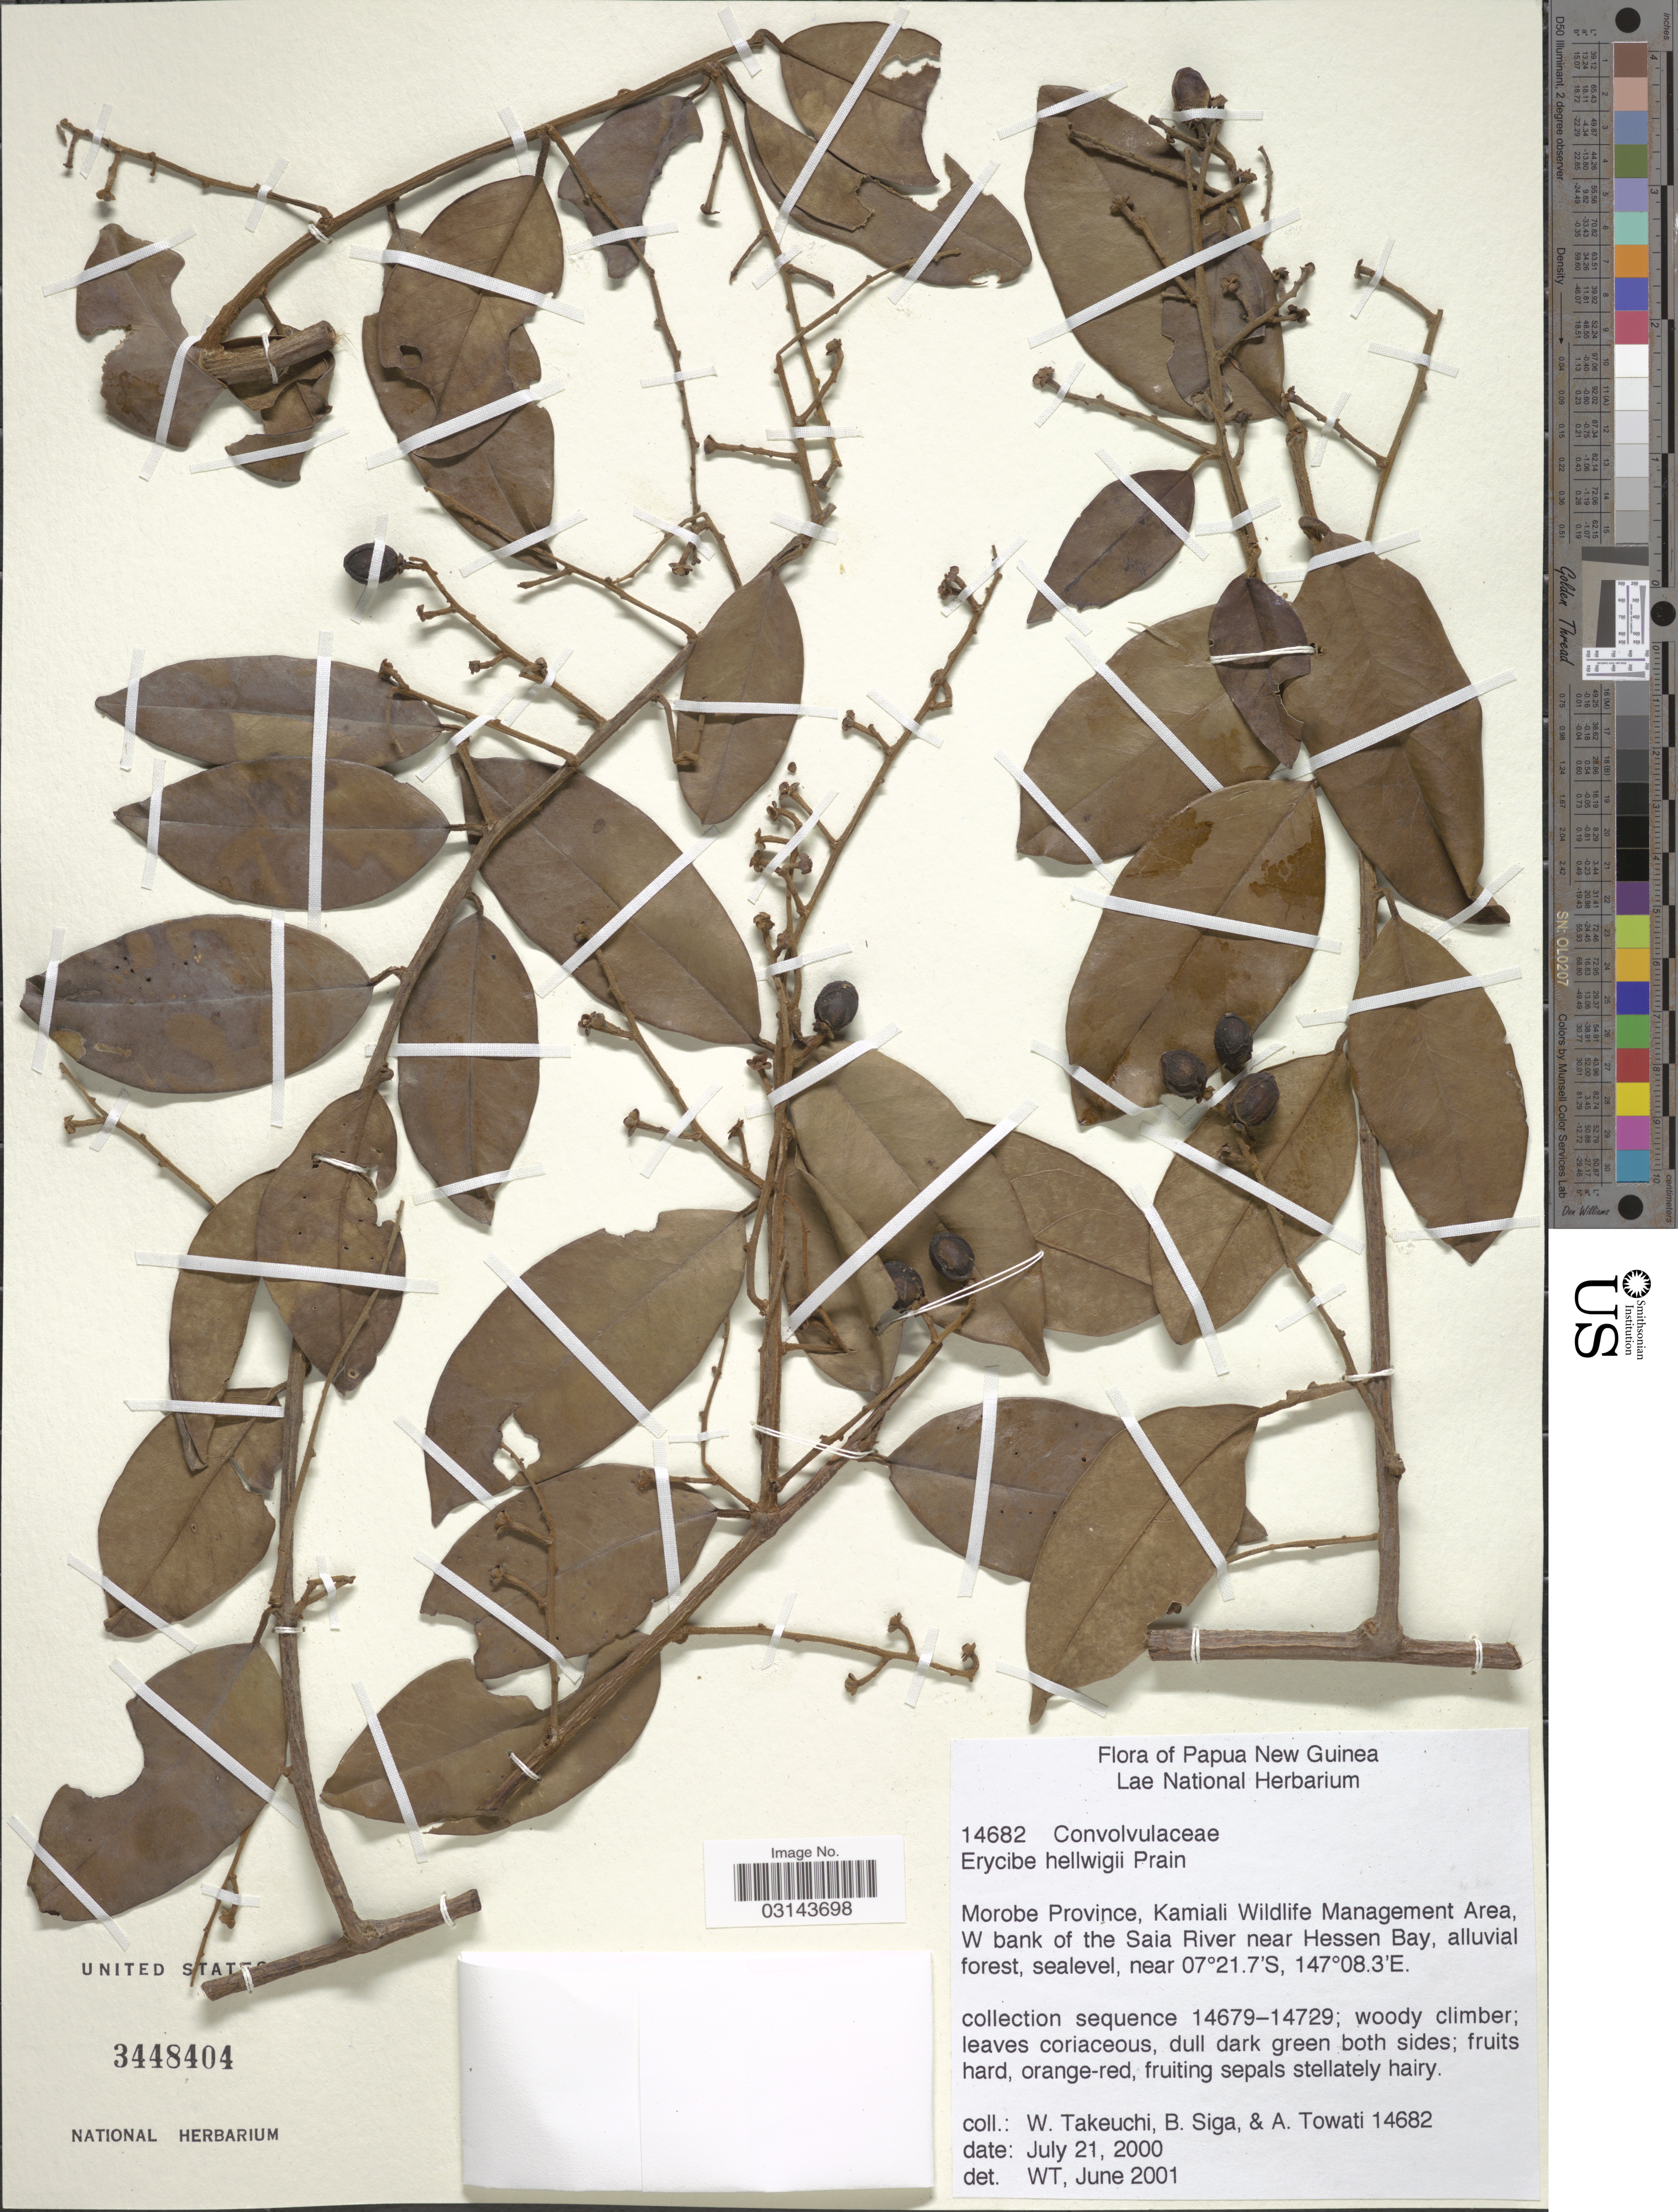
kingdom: Plantae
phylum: Tracheophyta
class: Magnoliopsida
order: Solanales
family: Convolvulaceae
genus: Erycibe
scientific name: Erycibe helwigii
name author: Prain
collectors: W. Takeuchi, B. Siga & A. Towati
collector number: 14682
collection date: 2000-07-21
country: Papua New Guinea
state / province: Morobe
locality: Kamiali Wildlife Management Area, W bank of the Saia River near Hessen Bay.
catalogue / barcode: US 3448404